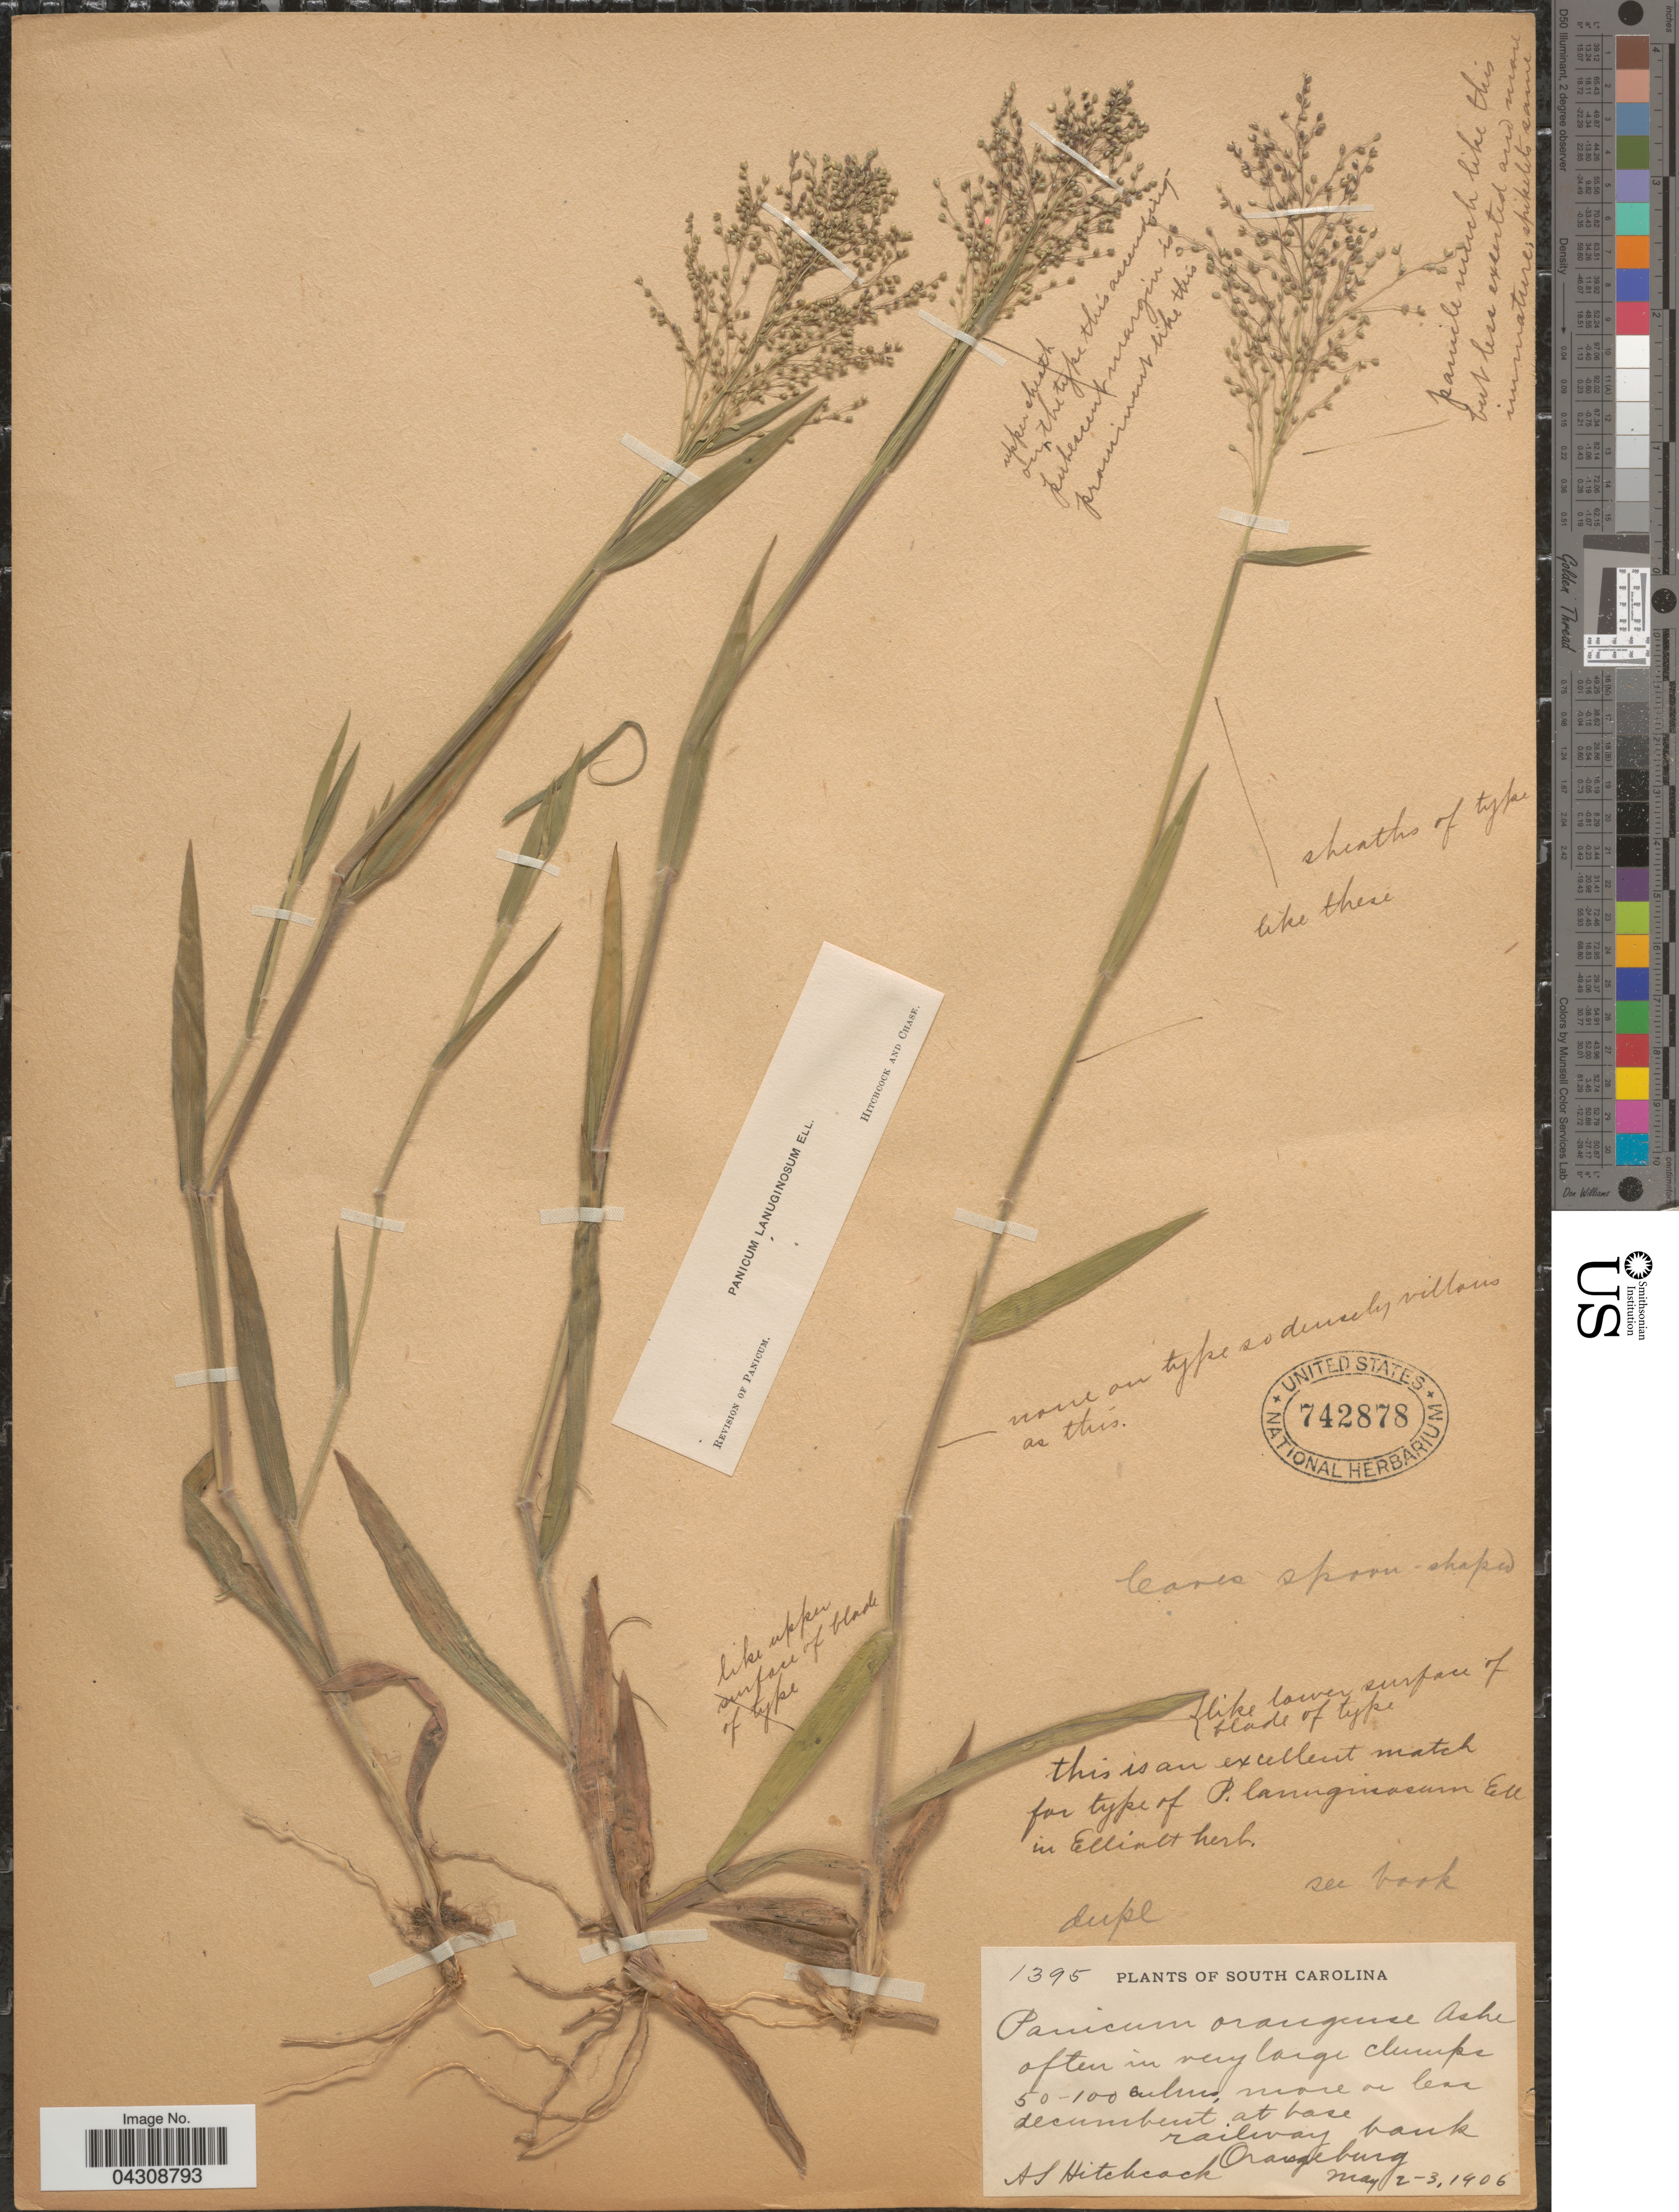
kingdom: Plantae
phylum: Tracheophyta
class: Liliopsida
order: Poales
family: Poaceae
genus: Dichanthelium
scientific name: Dichanthelium acuminatum var. acuminatum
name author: (Sw.) Gould & C.A. Clark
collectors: A. S. Hitchcock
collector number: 1395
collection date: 1906-05-02/1906-05-03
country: United States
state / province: South Carolina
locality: At base railway bank. Orangeburg.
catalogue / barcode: US 742878